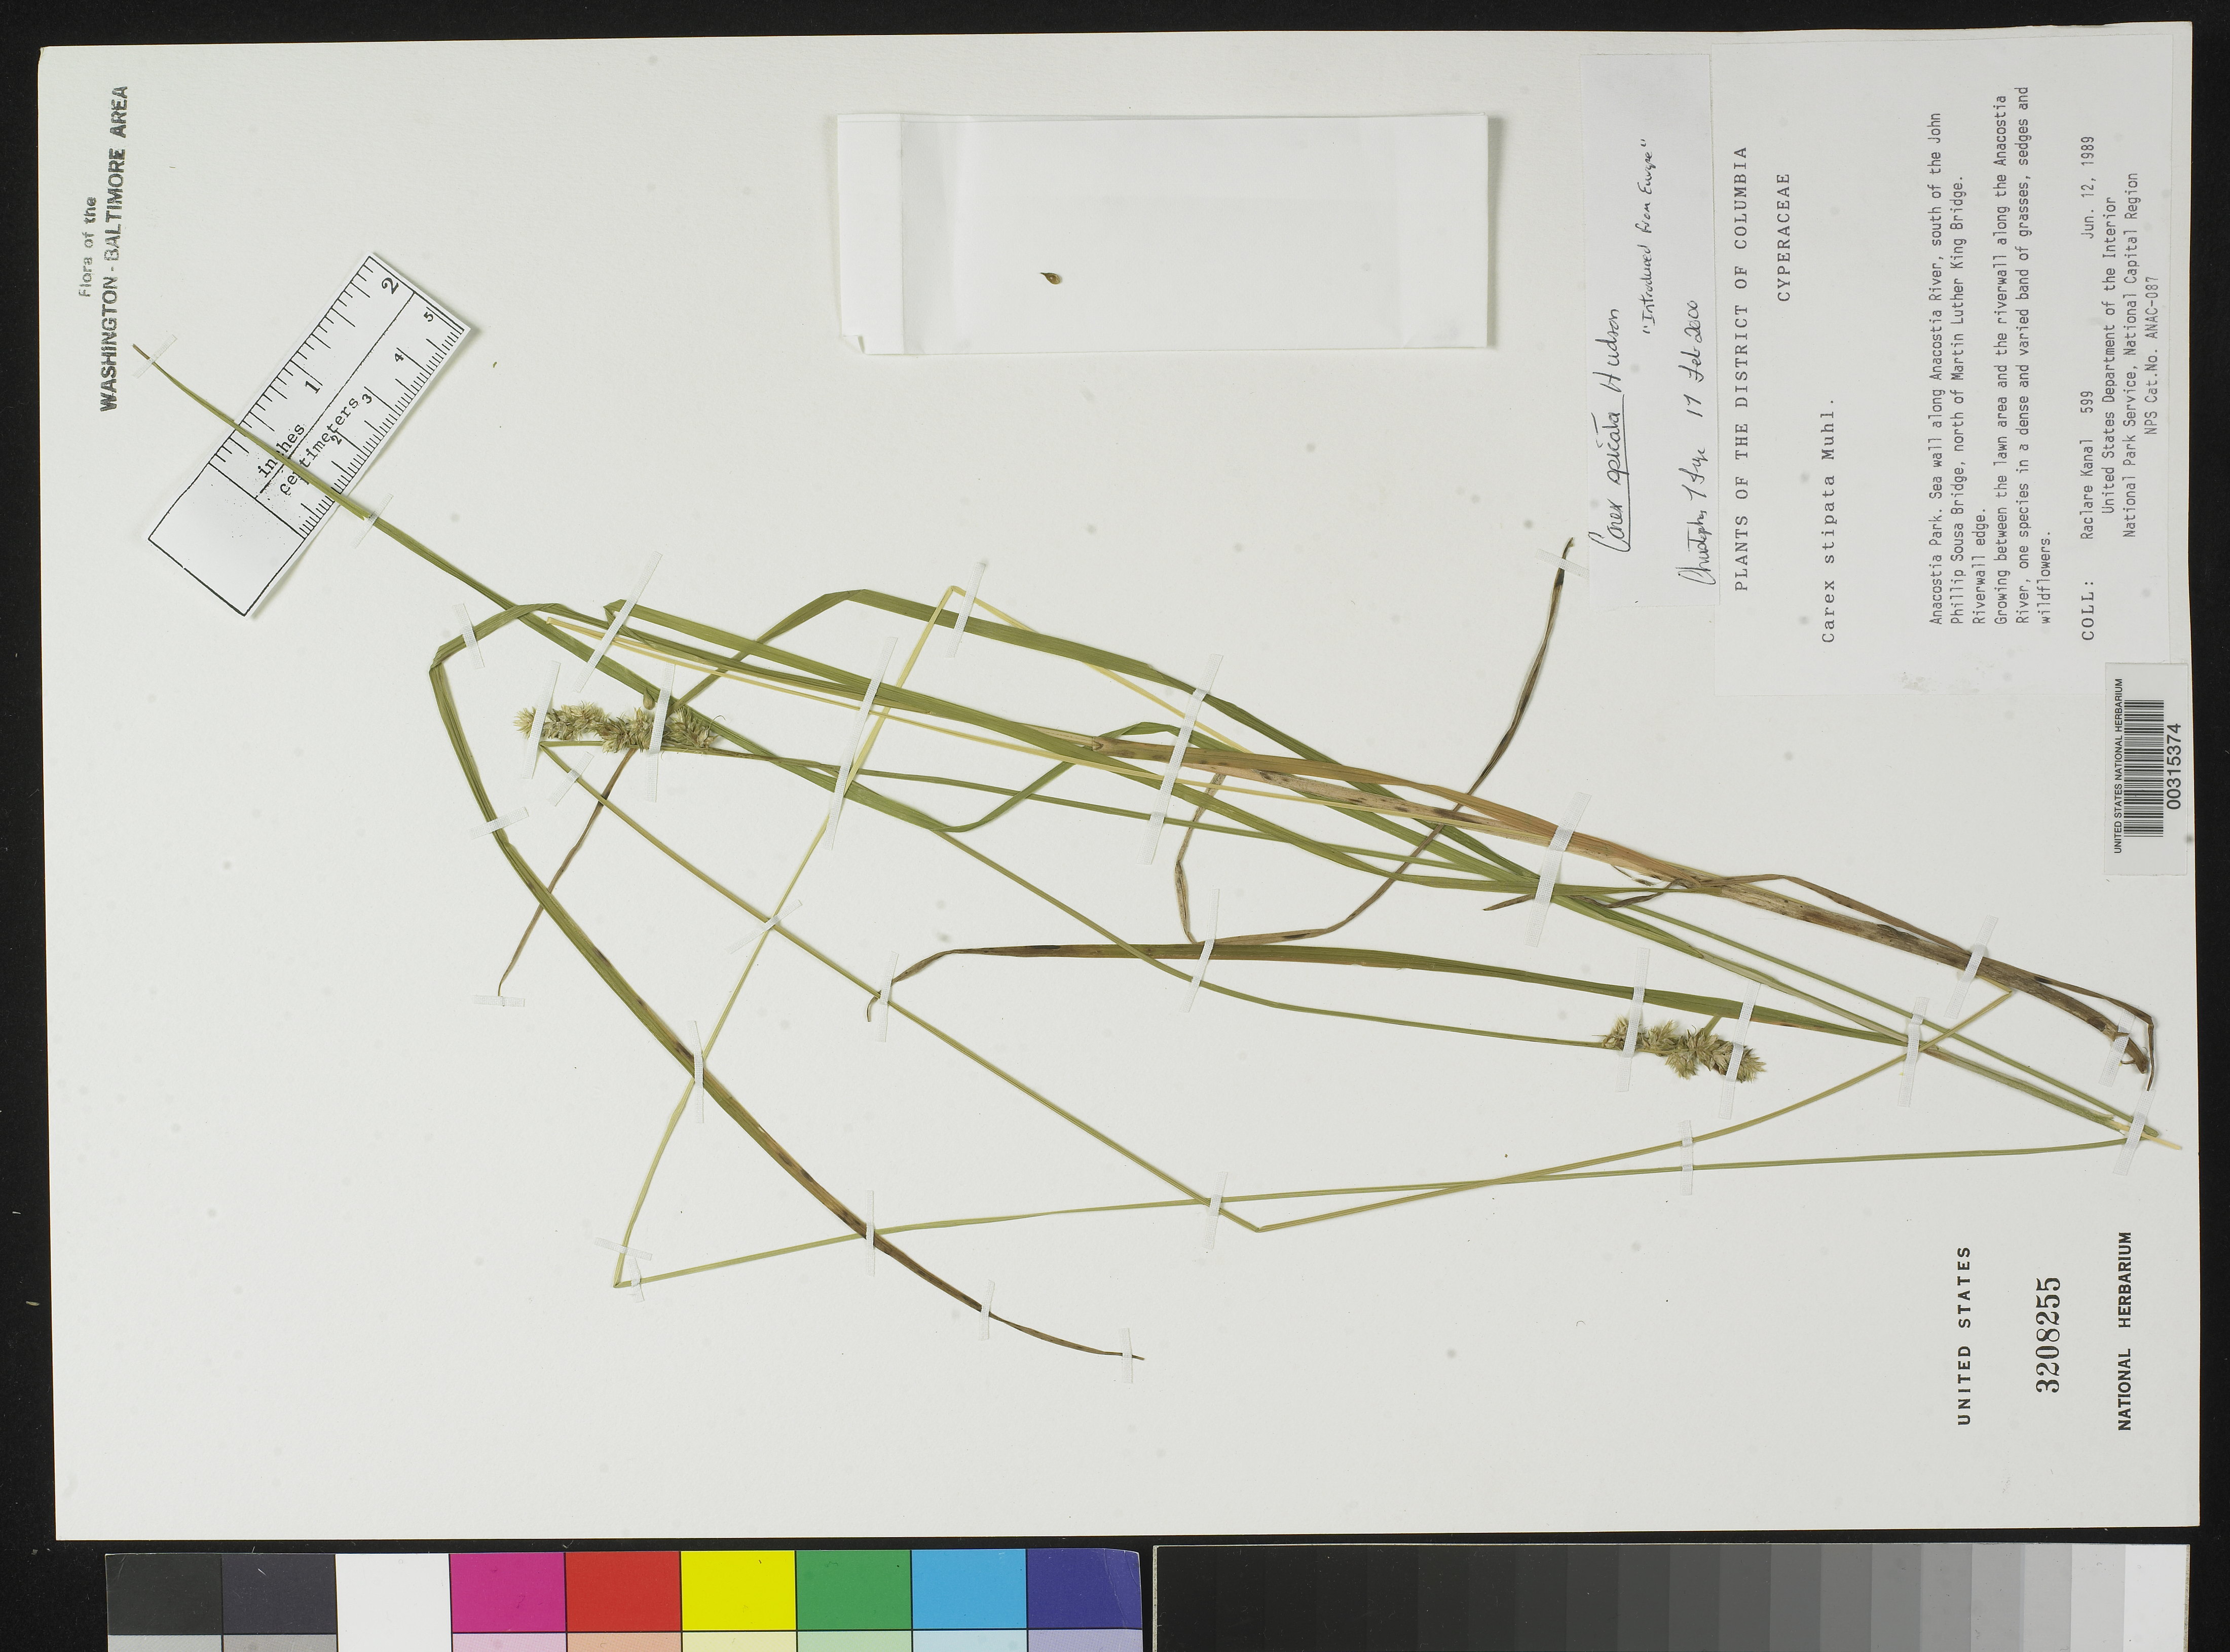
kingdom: Plantae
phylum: Tracheophyta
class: Liliopsida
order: Poales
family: Cyperaceae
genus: Carex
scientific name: Carex spicata subsp. spicata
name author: Huds.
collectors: R. Kanal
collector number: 599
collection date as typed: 12 Jun 1989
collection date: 1989-06-12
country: United States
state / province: District of Columbia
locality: Anacostia Park, along Anacostia River, S of John Philip Sousa Bridge, N of Martin Luther King Bridge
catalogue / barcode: US 3208255